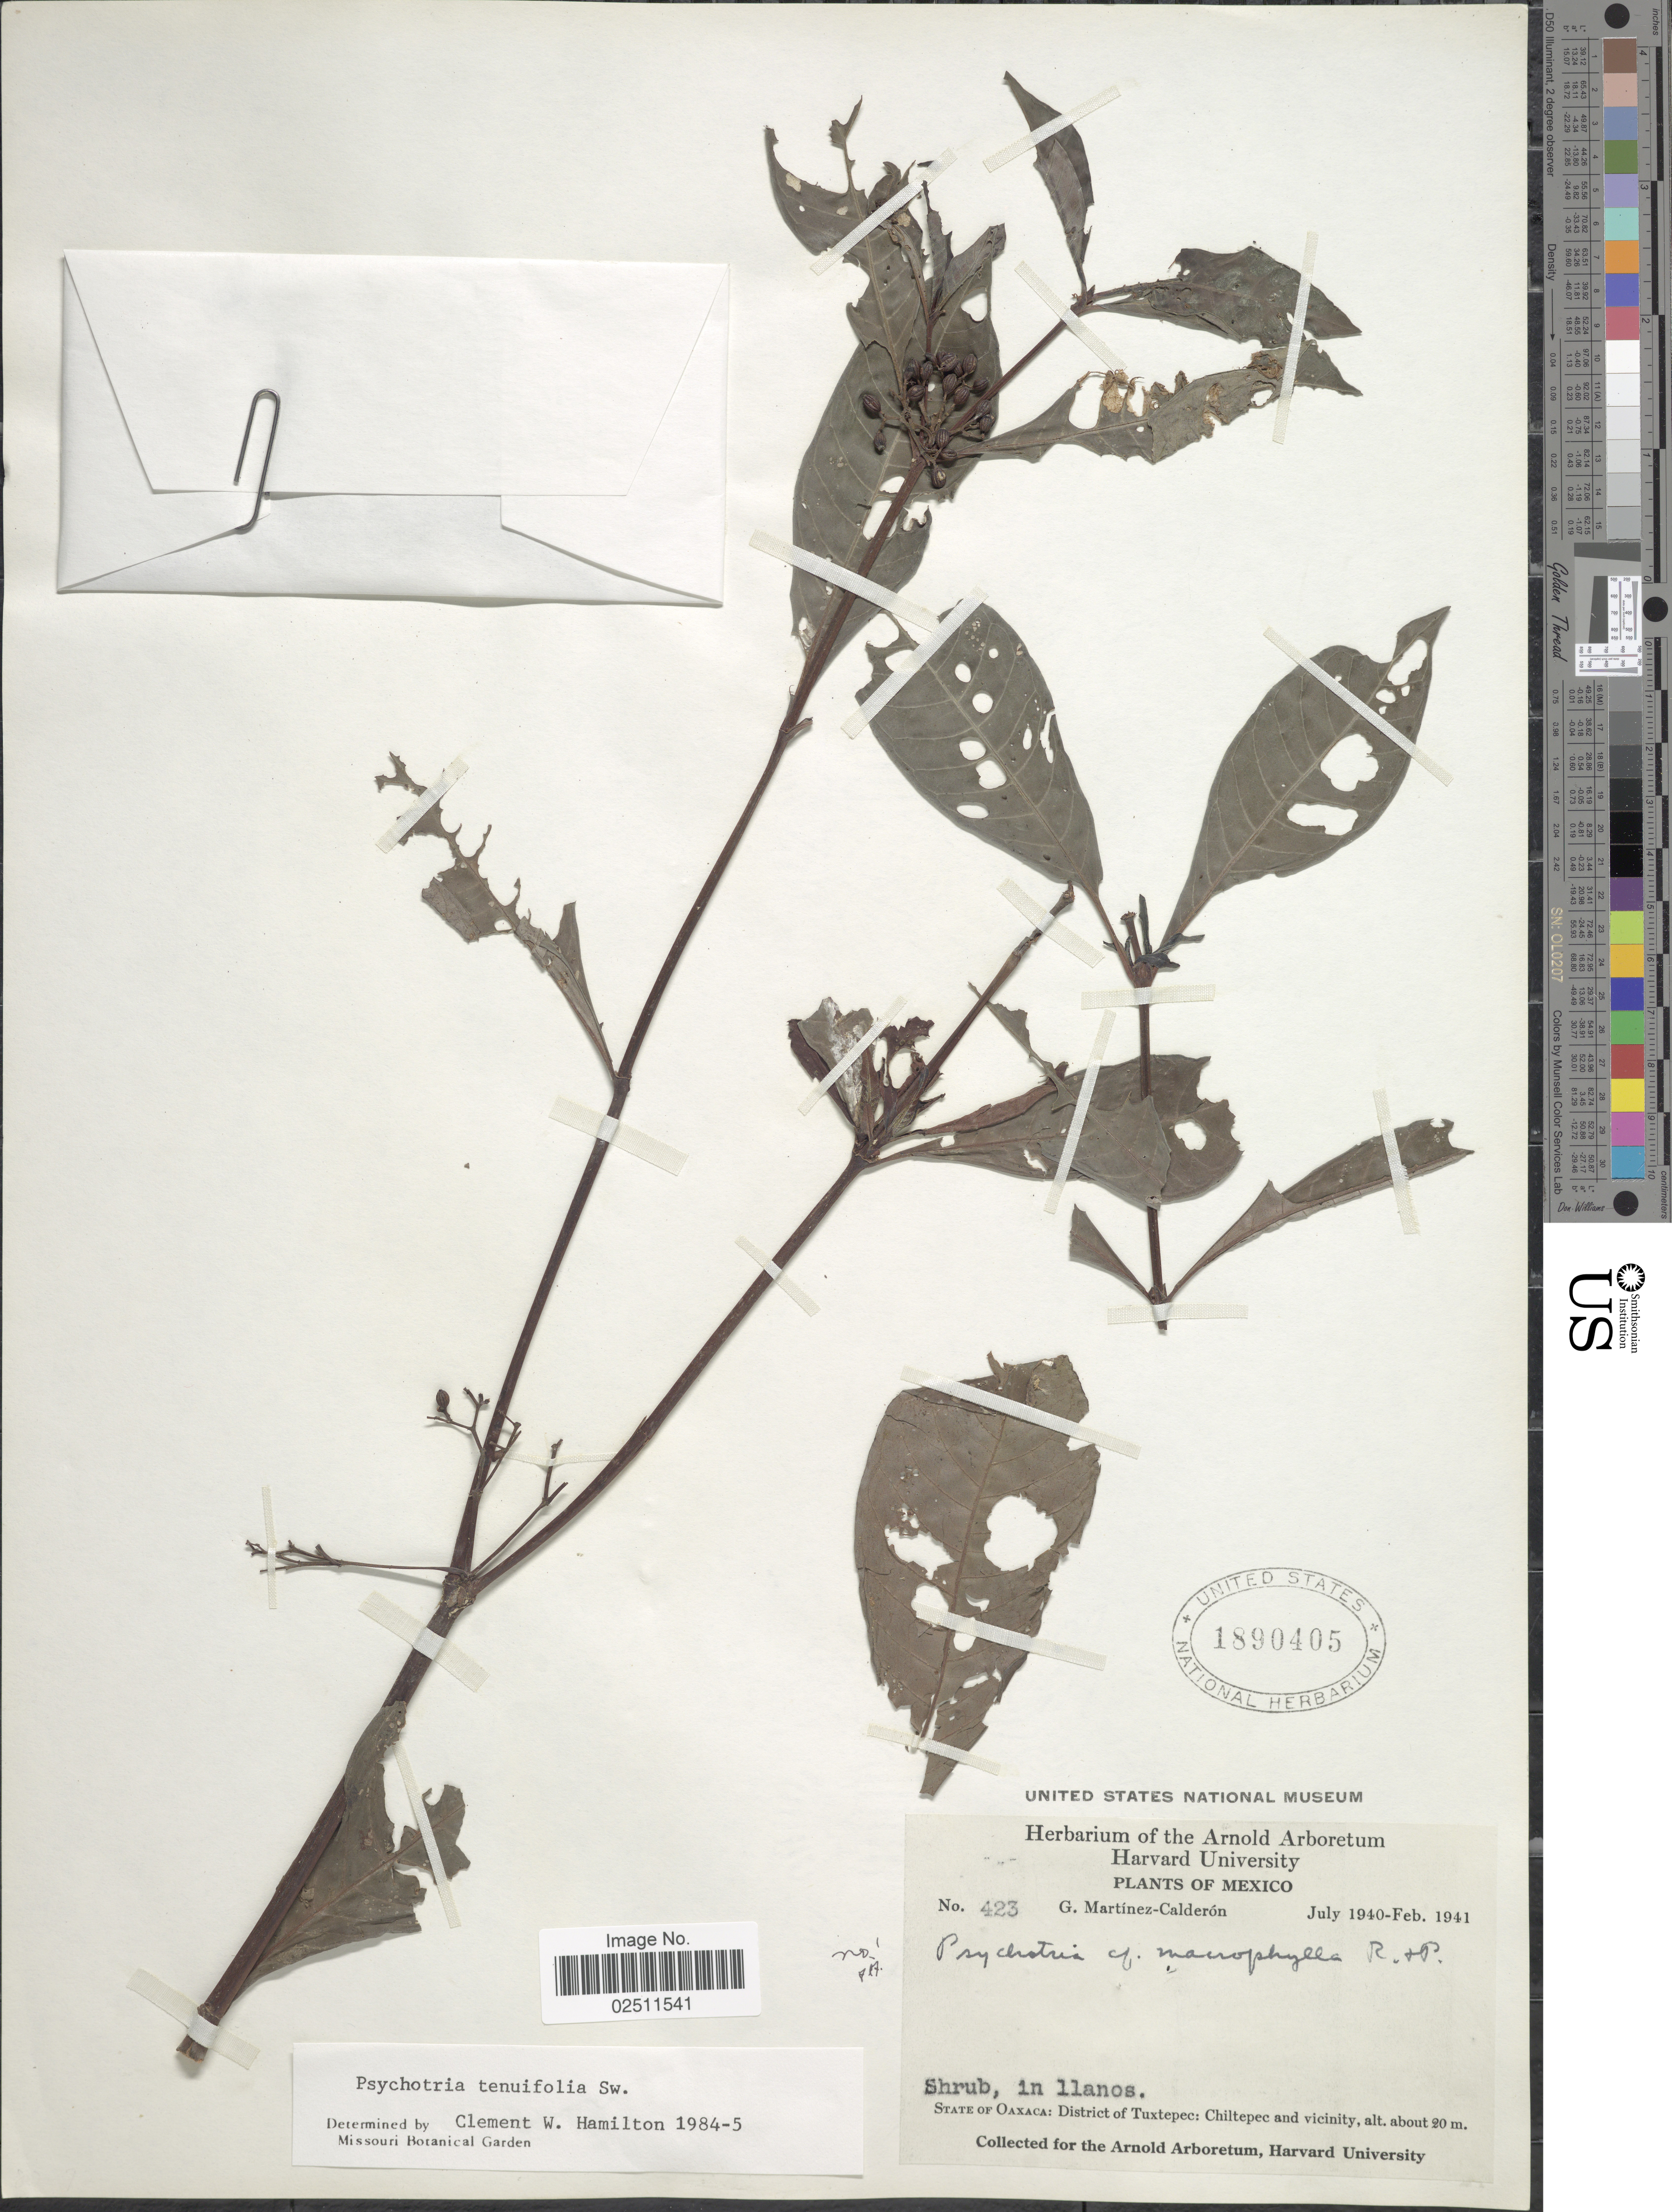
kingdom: Plantae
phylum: Tracheophyta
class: Magnoliopsida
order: Gentianales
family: Rubiaceae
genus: Psychotria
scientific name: Psychotria tenuifolia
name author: Sw.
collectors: G. Martínez Calderón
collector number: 423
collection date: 1940-07/1941-02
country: Mexico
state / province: Oaxaca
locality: District of Tuxtepec: Chiltepec and vicinity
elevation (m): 20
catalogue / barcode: US 1890405